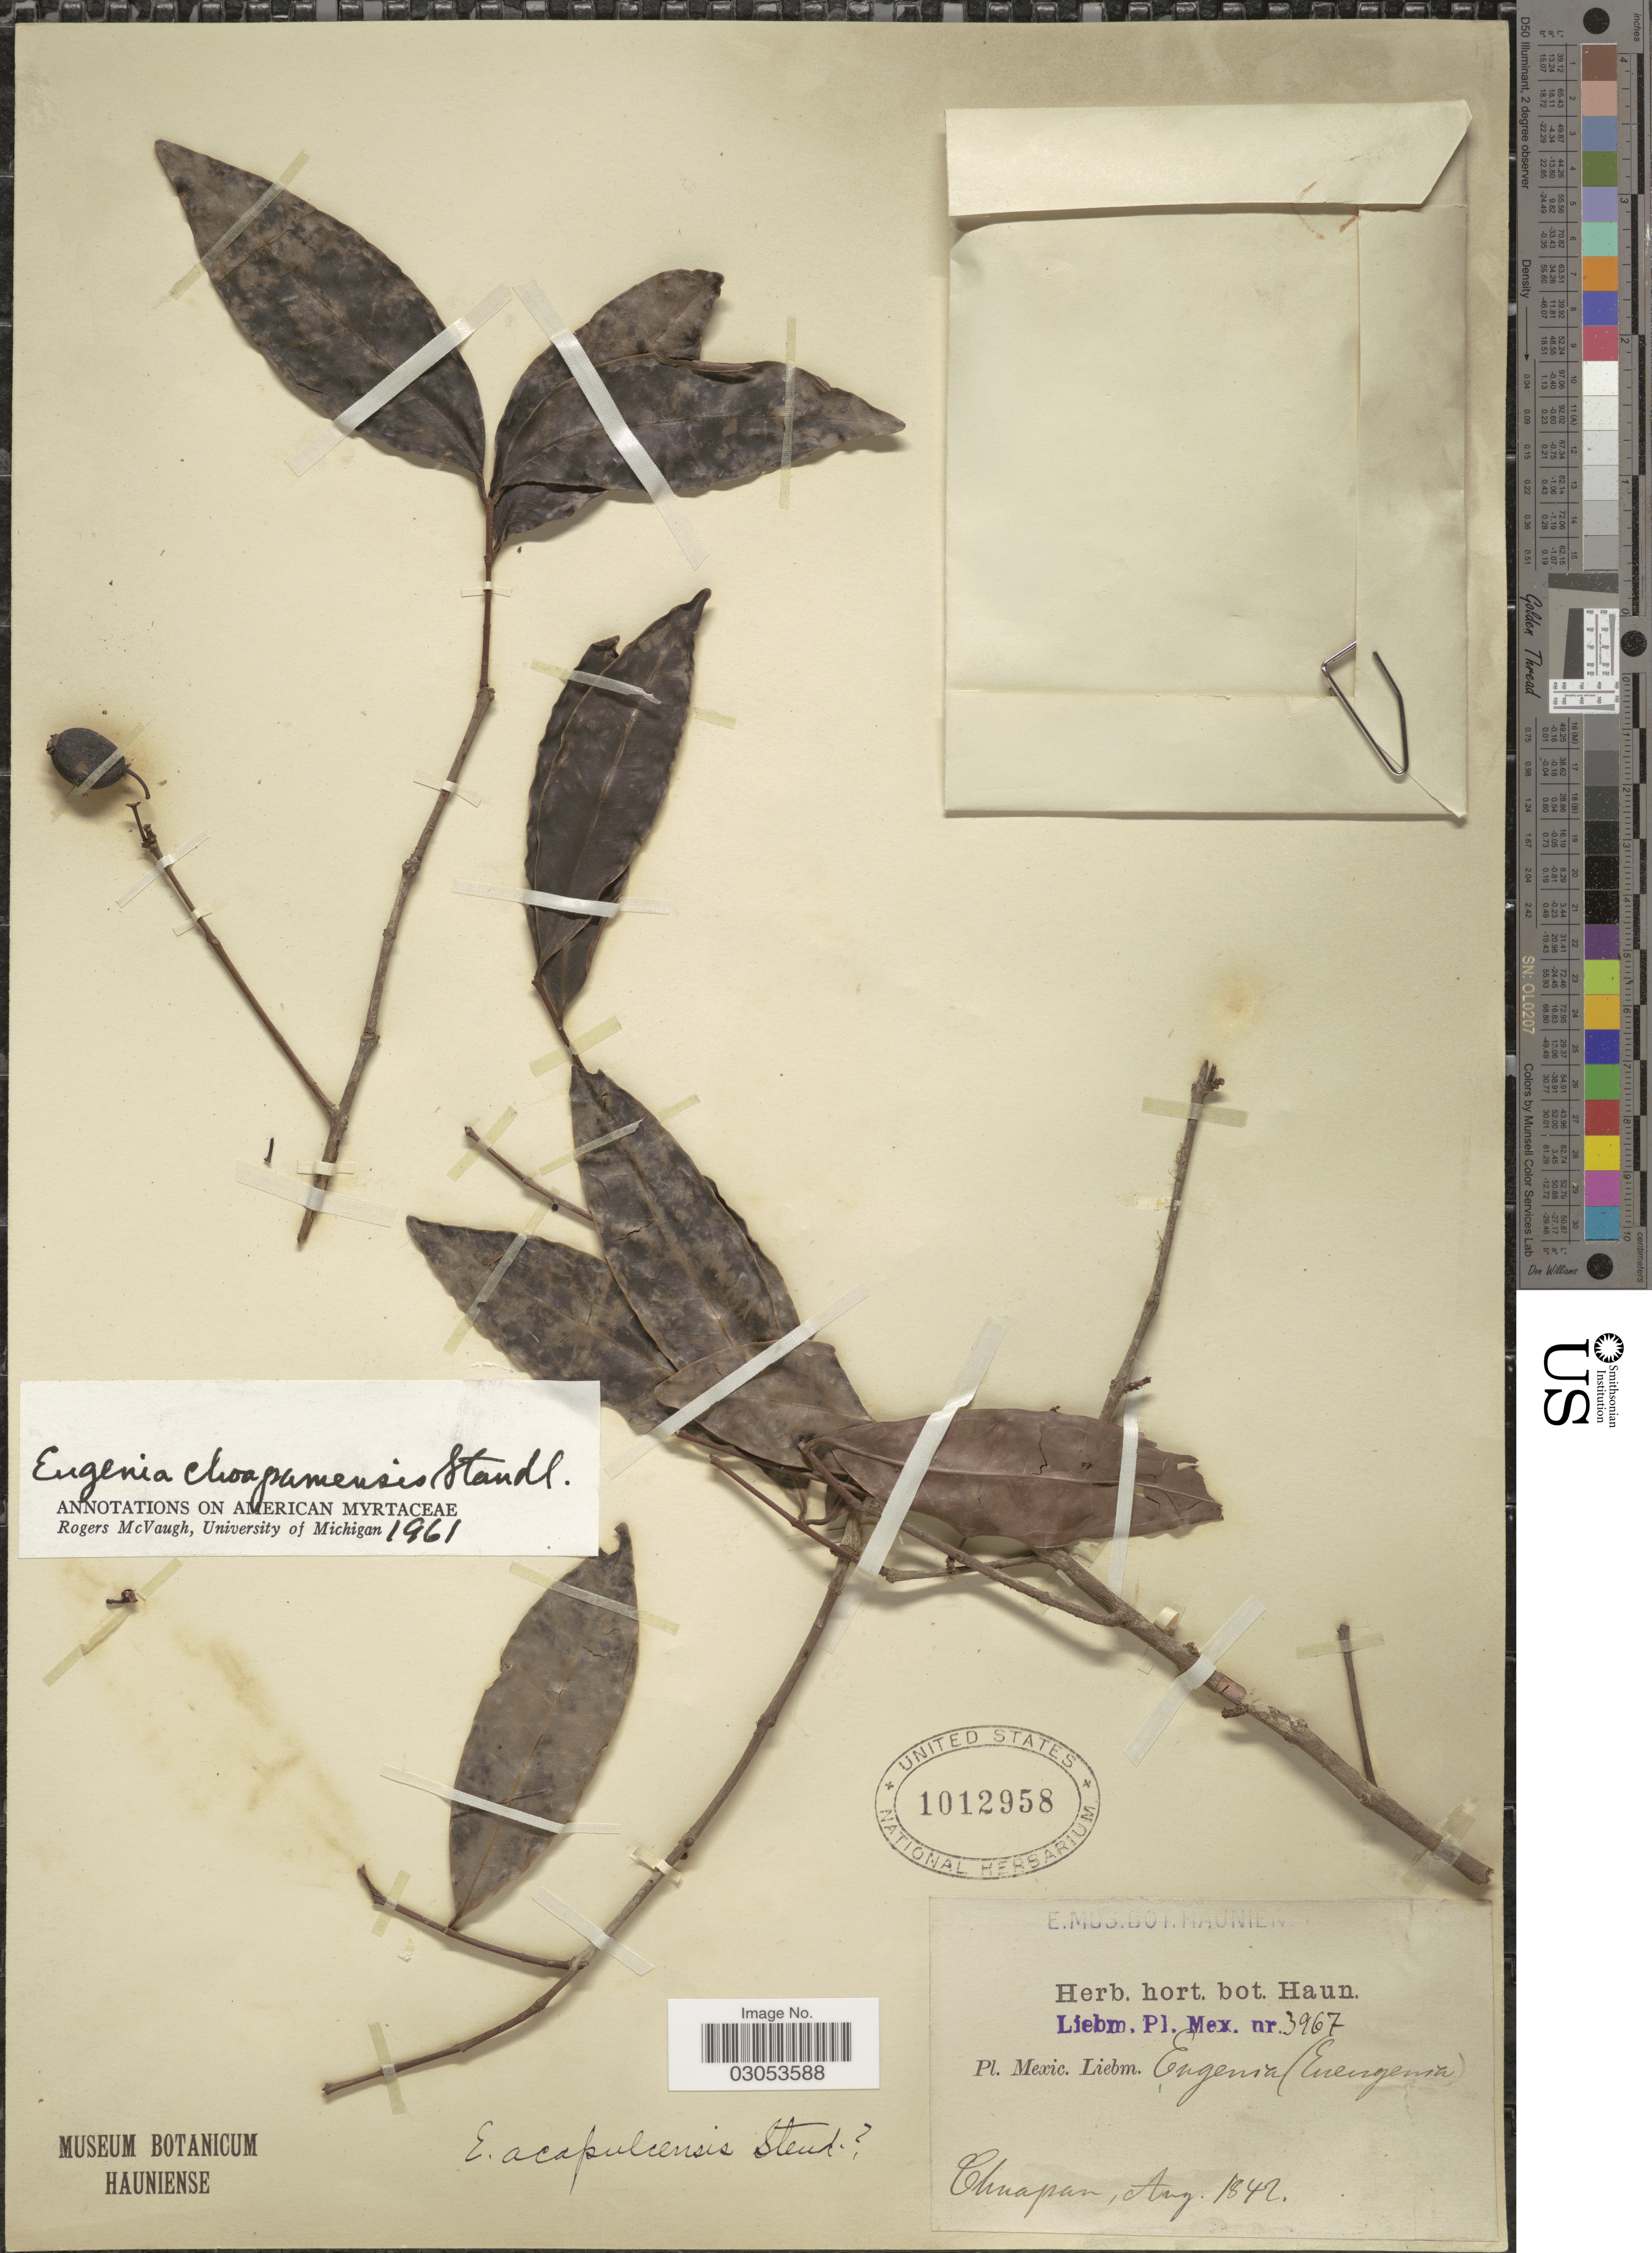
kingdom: Plantae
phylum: Tracheophyta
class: Magnoliopsida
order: Myrtales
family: Myrtaceae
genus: Eugenia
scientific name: Eugenia choapamensis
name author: Standl.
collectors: Liebmann, --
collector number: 3967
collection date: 1842-08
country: Mexico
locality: Chuapan.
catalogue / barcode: US 1012958